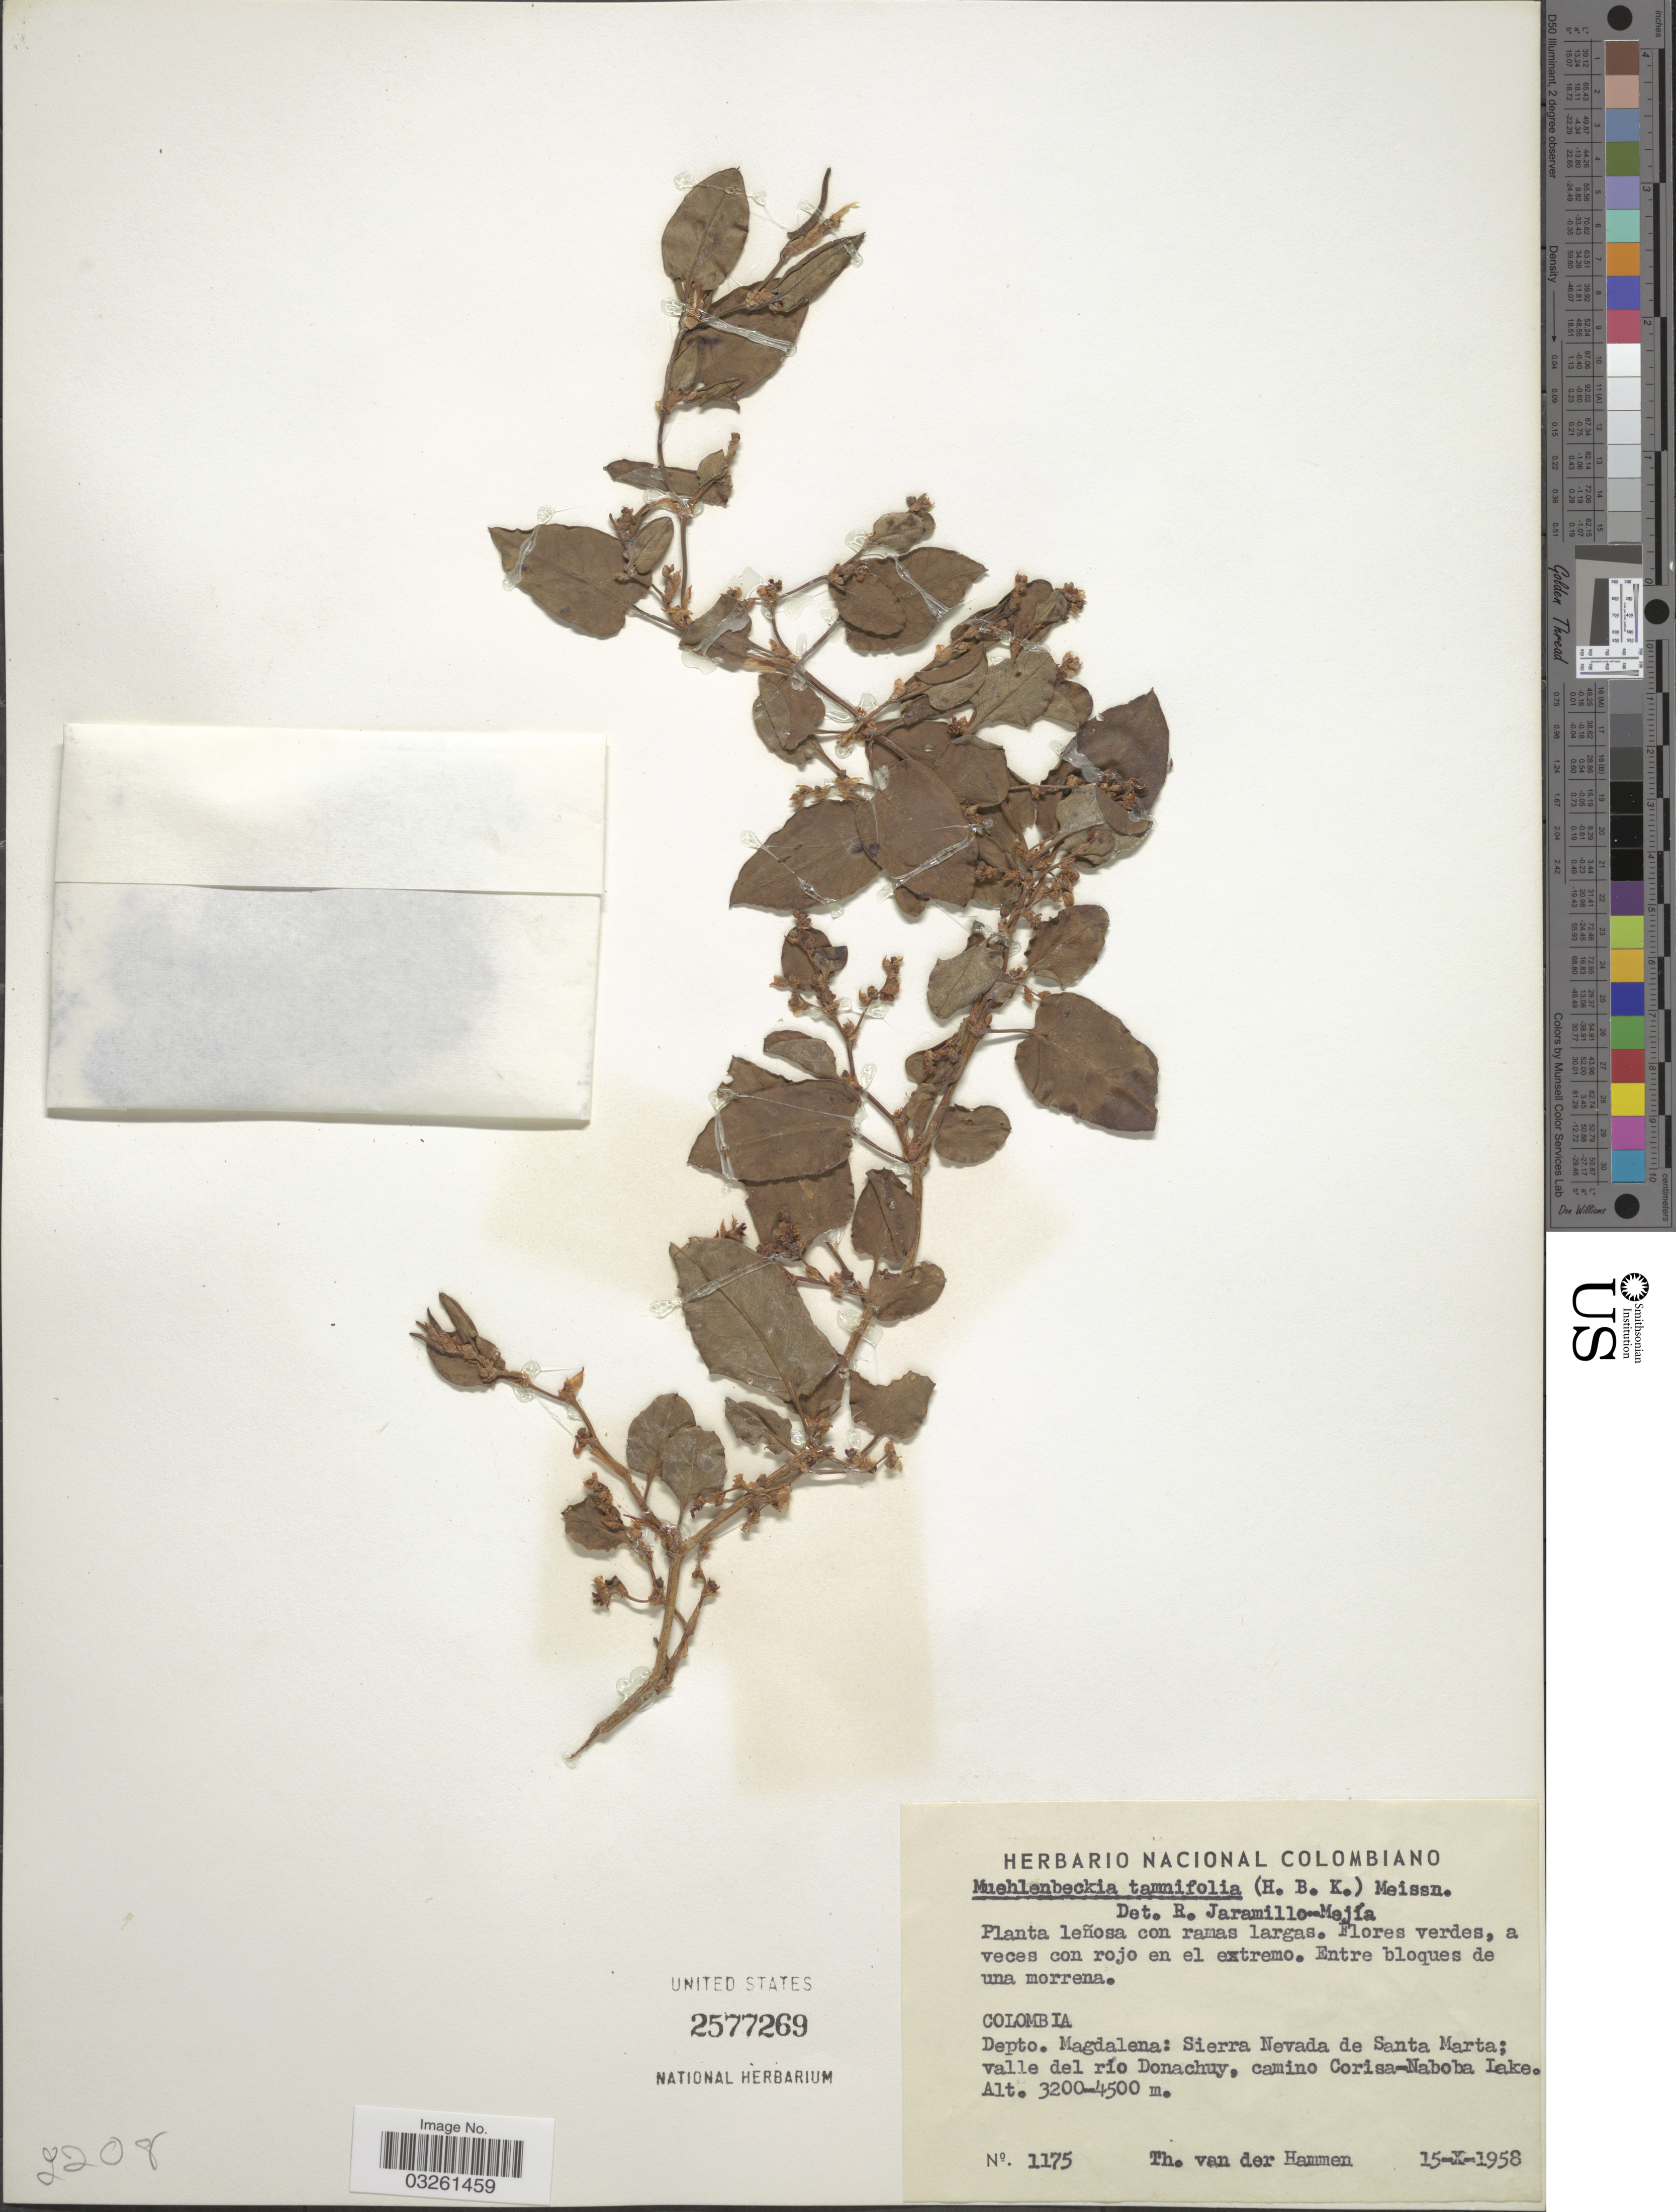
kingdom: Plantae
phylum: Tracheophyta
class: Magnoliopsida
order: Caryophyllales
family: Polygonaceae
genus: Muehlenbeckia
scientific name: Muehlenbeckia tamnifolia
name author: (Kunth) Meisn.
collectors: T. Van der Hammen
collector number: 1175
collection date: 1958-10-15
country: Colombia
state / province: Magdalena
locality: Depto. Magdalena: Sierra Nevada de Santa Marta; valle del rio Donachuy, camino Corisa-Naboba Lake.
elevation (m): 3200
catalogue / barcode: US 2577269